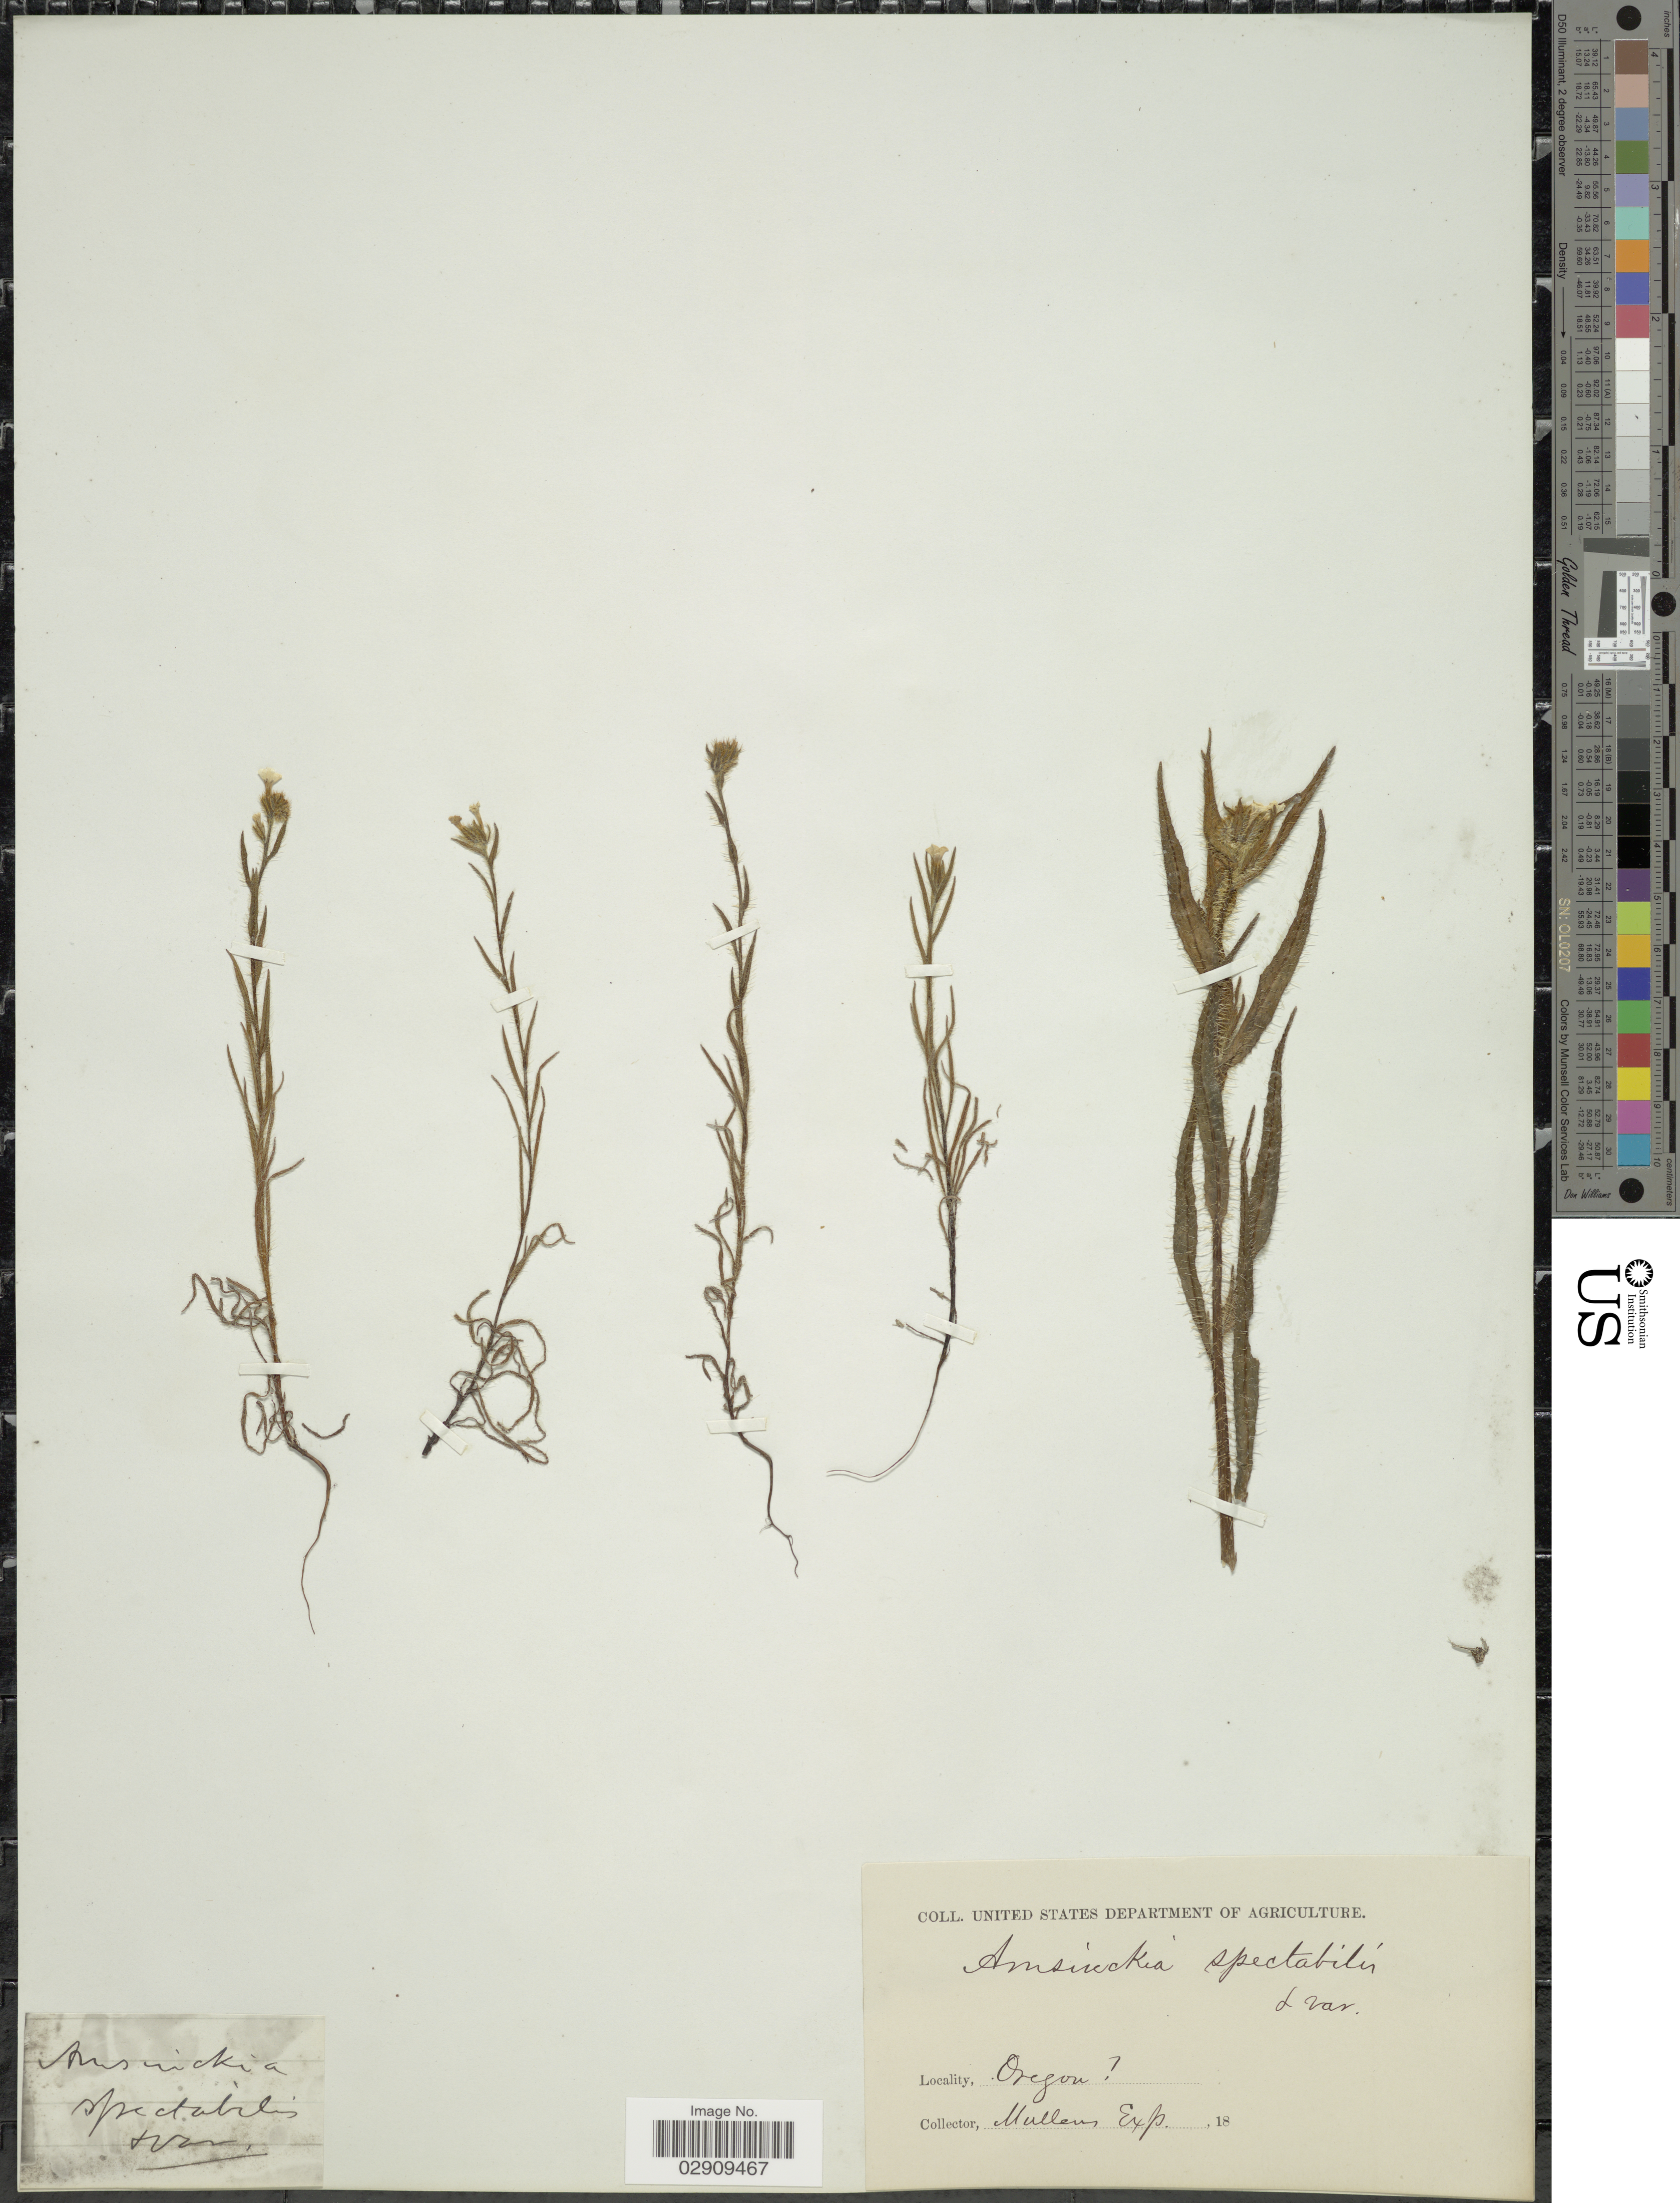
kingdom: Plantae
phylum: Tracheophyta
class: Magnoliopsida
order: Boraginales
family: Boraginaceae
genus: Amsinckia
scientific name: Amsinckia spectabilis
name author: Fisch. & C.A. Mey.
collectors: Mullens Exped.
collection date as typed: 18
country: United States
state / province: Oregon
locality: Oregon